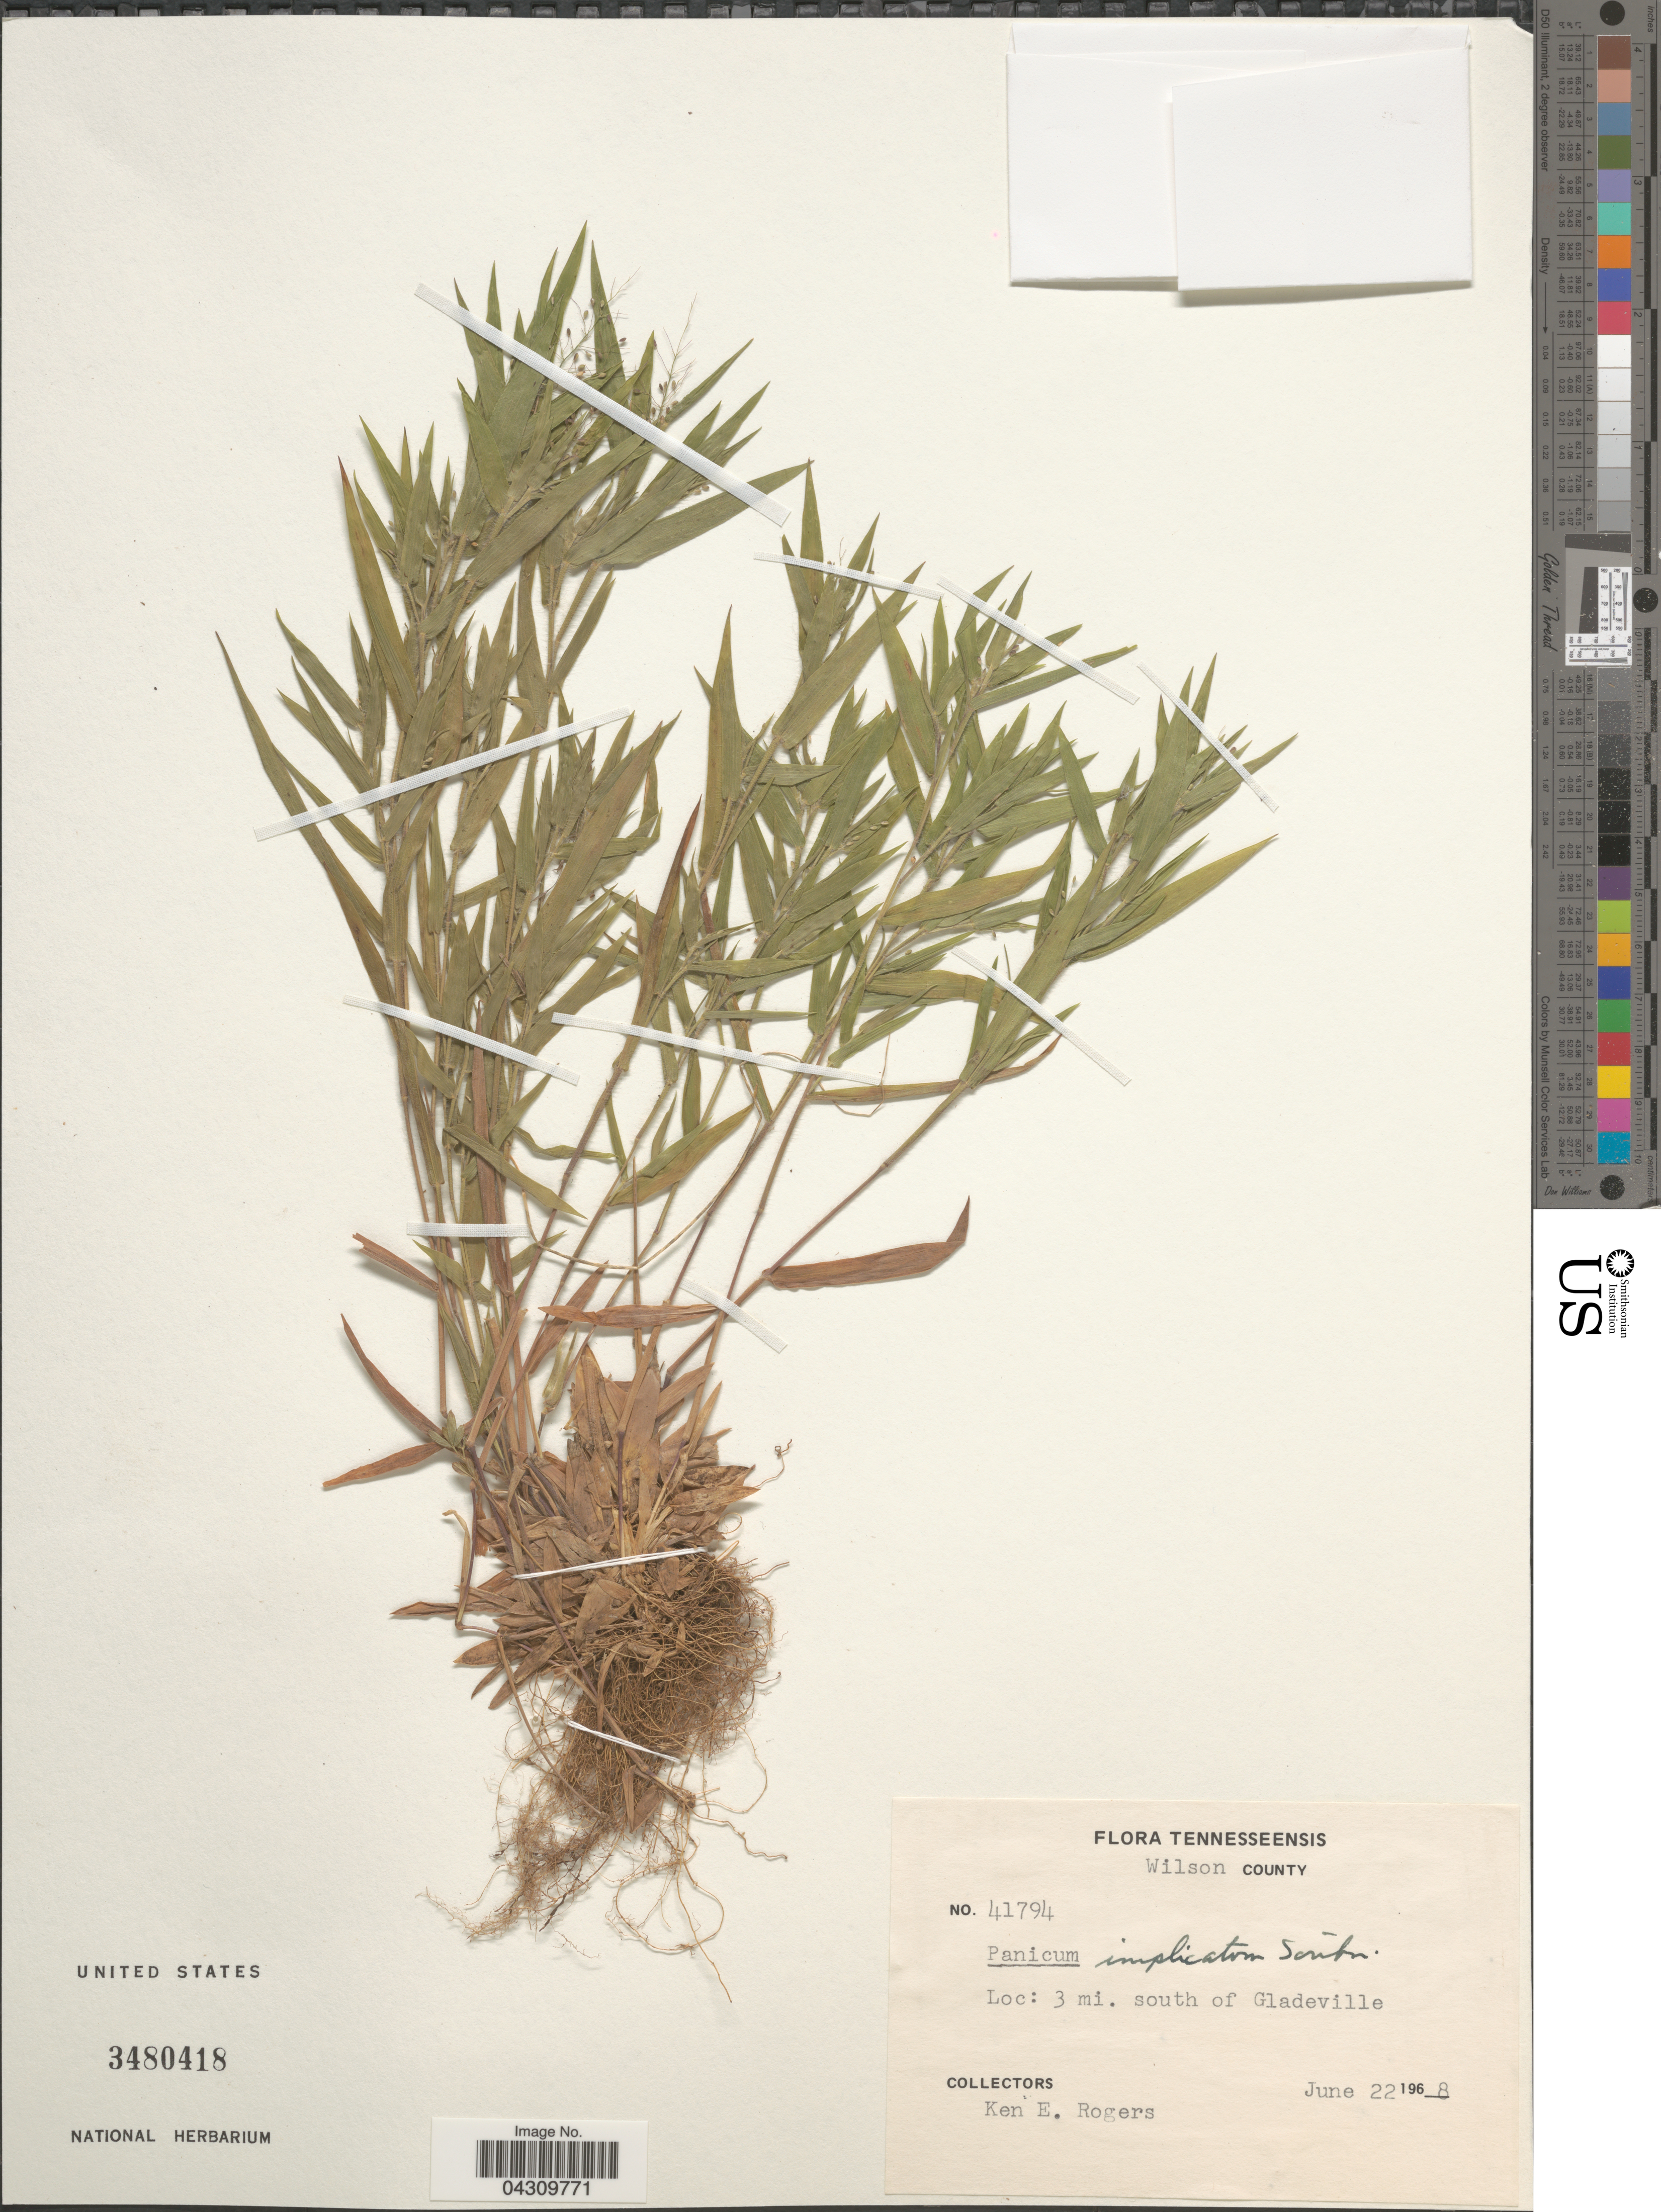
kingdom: Plantae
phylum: Tracheophyta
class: Liliopsida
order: Poales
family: Poaceae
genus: Dichanthelium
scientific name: Dichanthelium acuminatum var. acuminatum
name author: (Sw.) Gould & C.A. Clark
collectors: K. Rogers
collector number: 41794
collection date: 1968-06-22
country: United States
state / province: Tennessee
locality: Wilson County. 3 mi. south of Gladesville.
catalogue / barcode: US 3480418